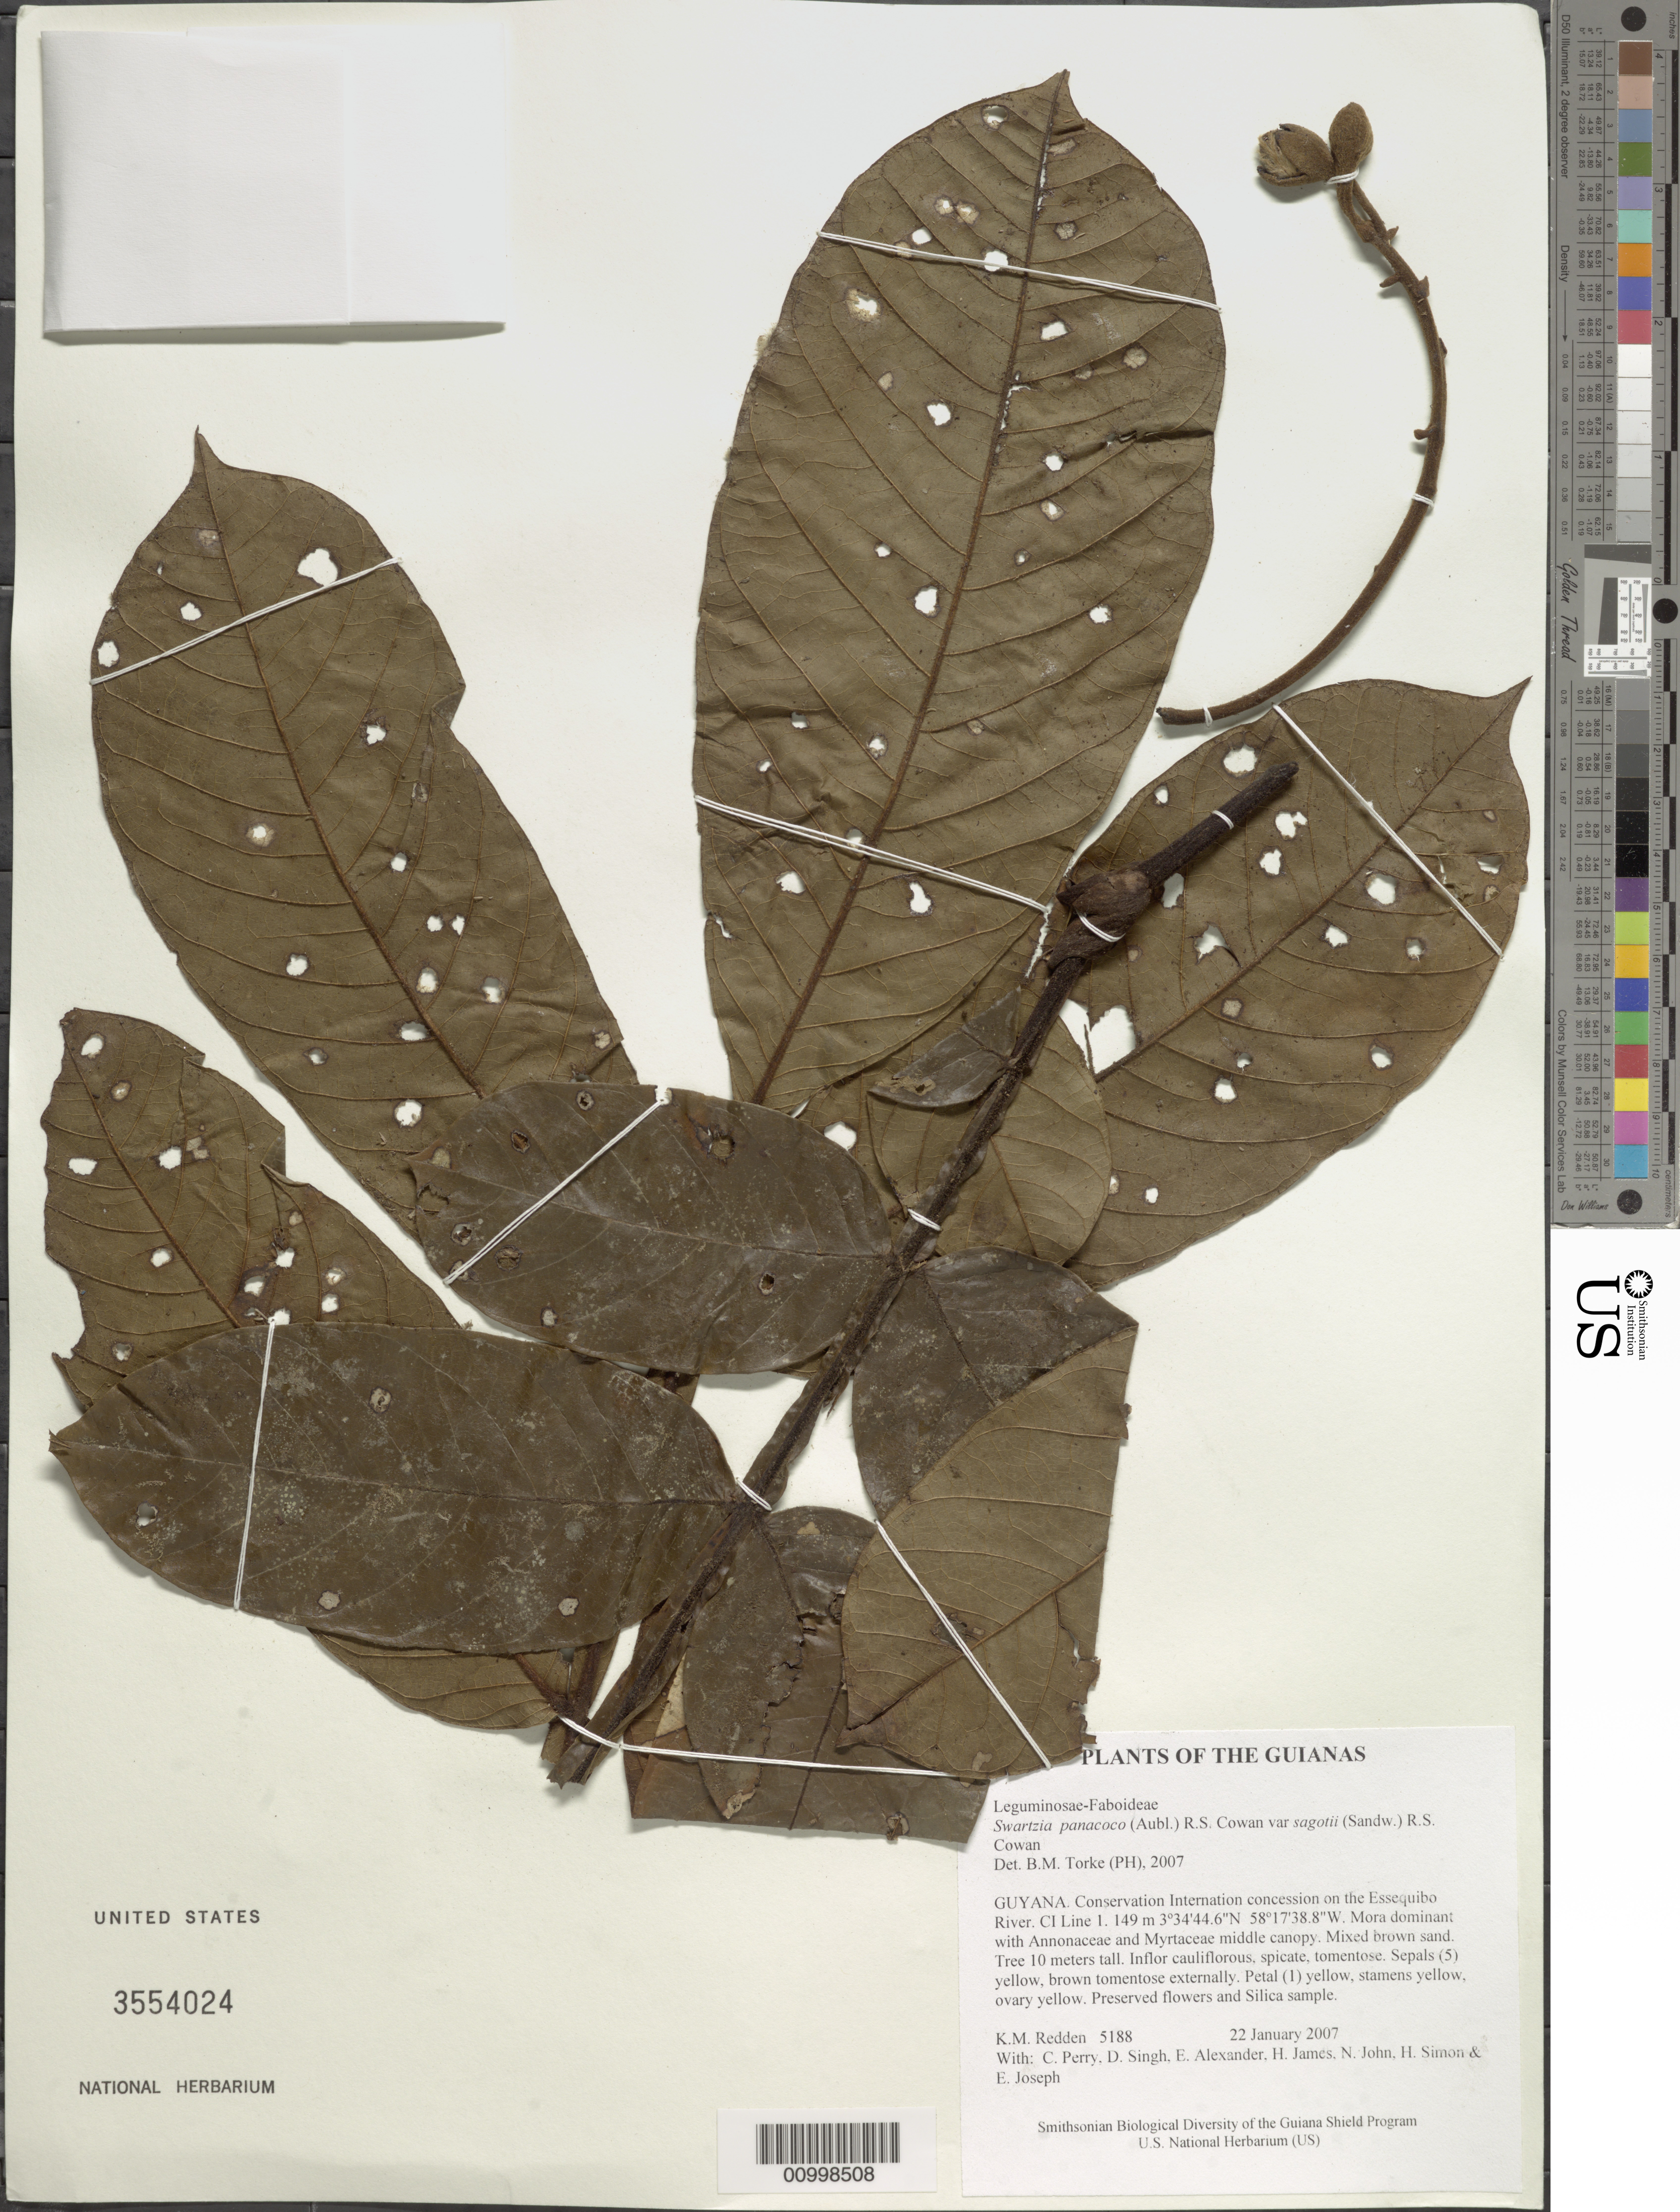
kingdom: Plantae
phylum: Tracheophyta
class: Magnoliopsida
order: Fabales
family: Fabaceae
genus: Swartzia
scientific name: Swartzia panacoco var. sagotii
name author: (Sandwith) R.S. Cowan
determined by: Torke, B. M., (MO)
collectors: K. M. Redden, C. Perry, D. Singh, E. Alexander, H. James, N. John, H. Simon & E. Joseph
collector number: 5188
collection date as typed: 22 January 2007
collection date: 2007-01-22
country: Guyana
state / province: U. Takutu-U. Essequibo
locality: Conservation International concession on the Essequibo River. CI Line 1.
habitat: Mora dominant with Annonaceae and Myrtaceae middle canopy. Mixed brown sand.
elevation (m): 149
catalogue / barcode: US 3554024